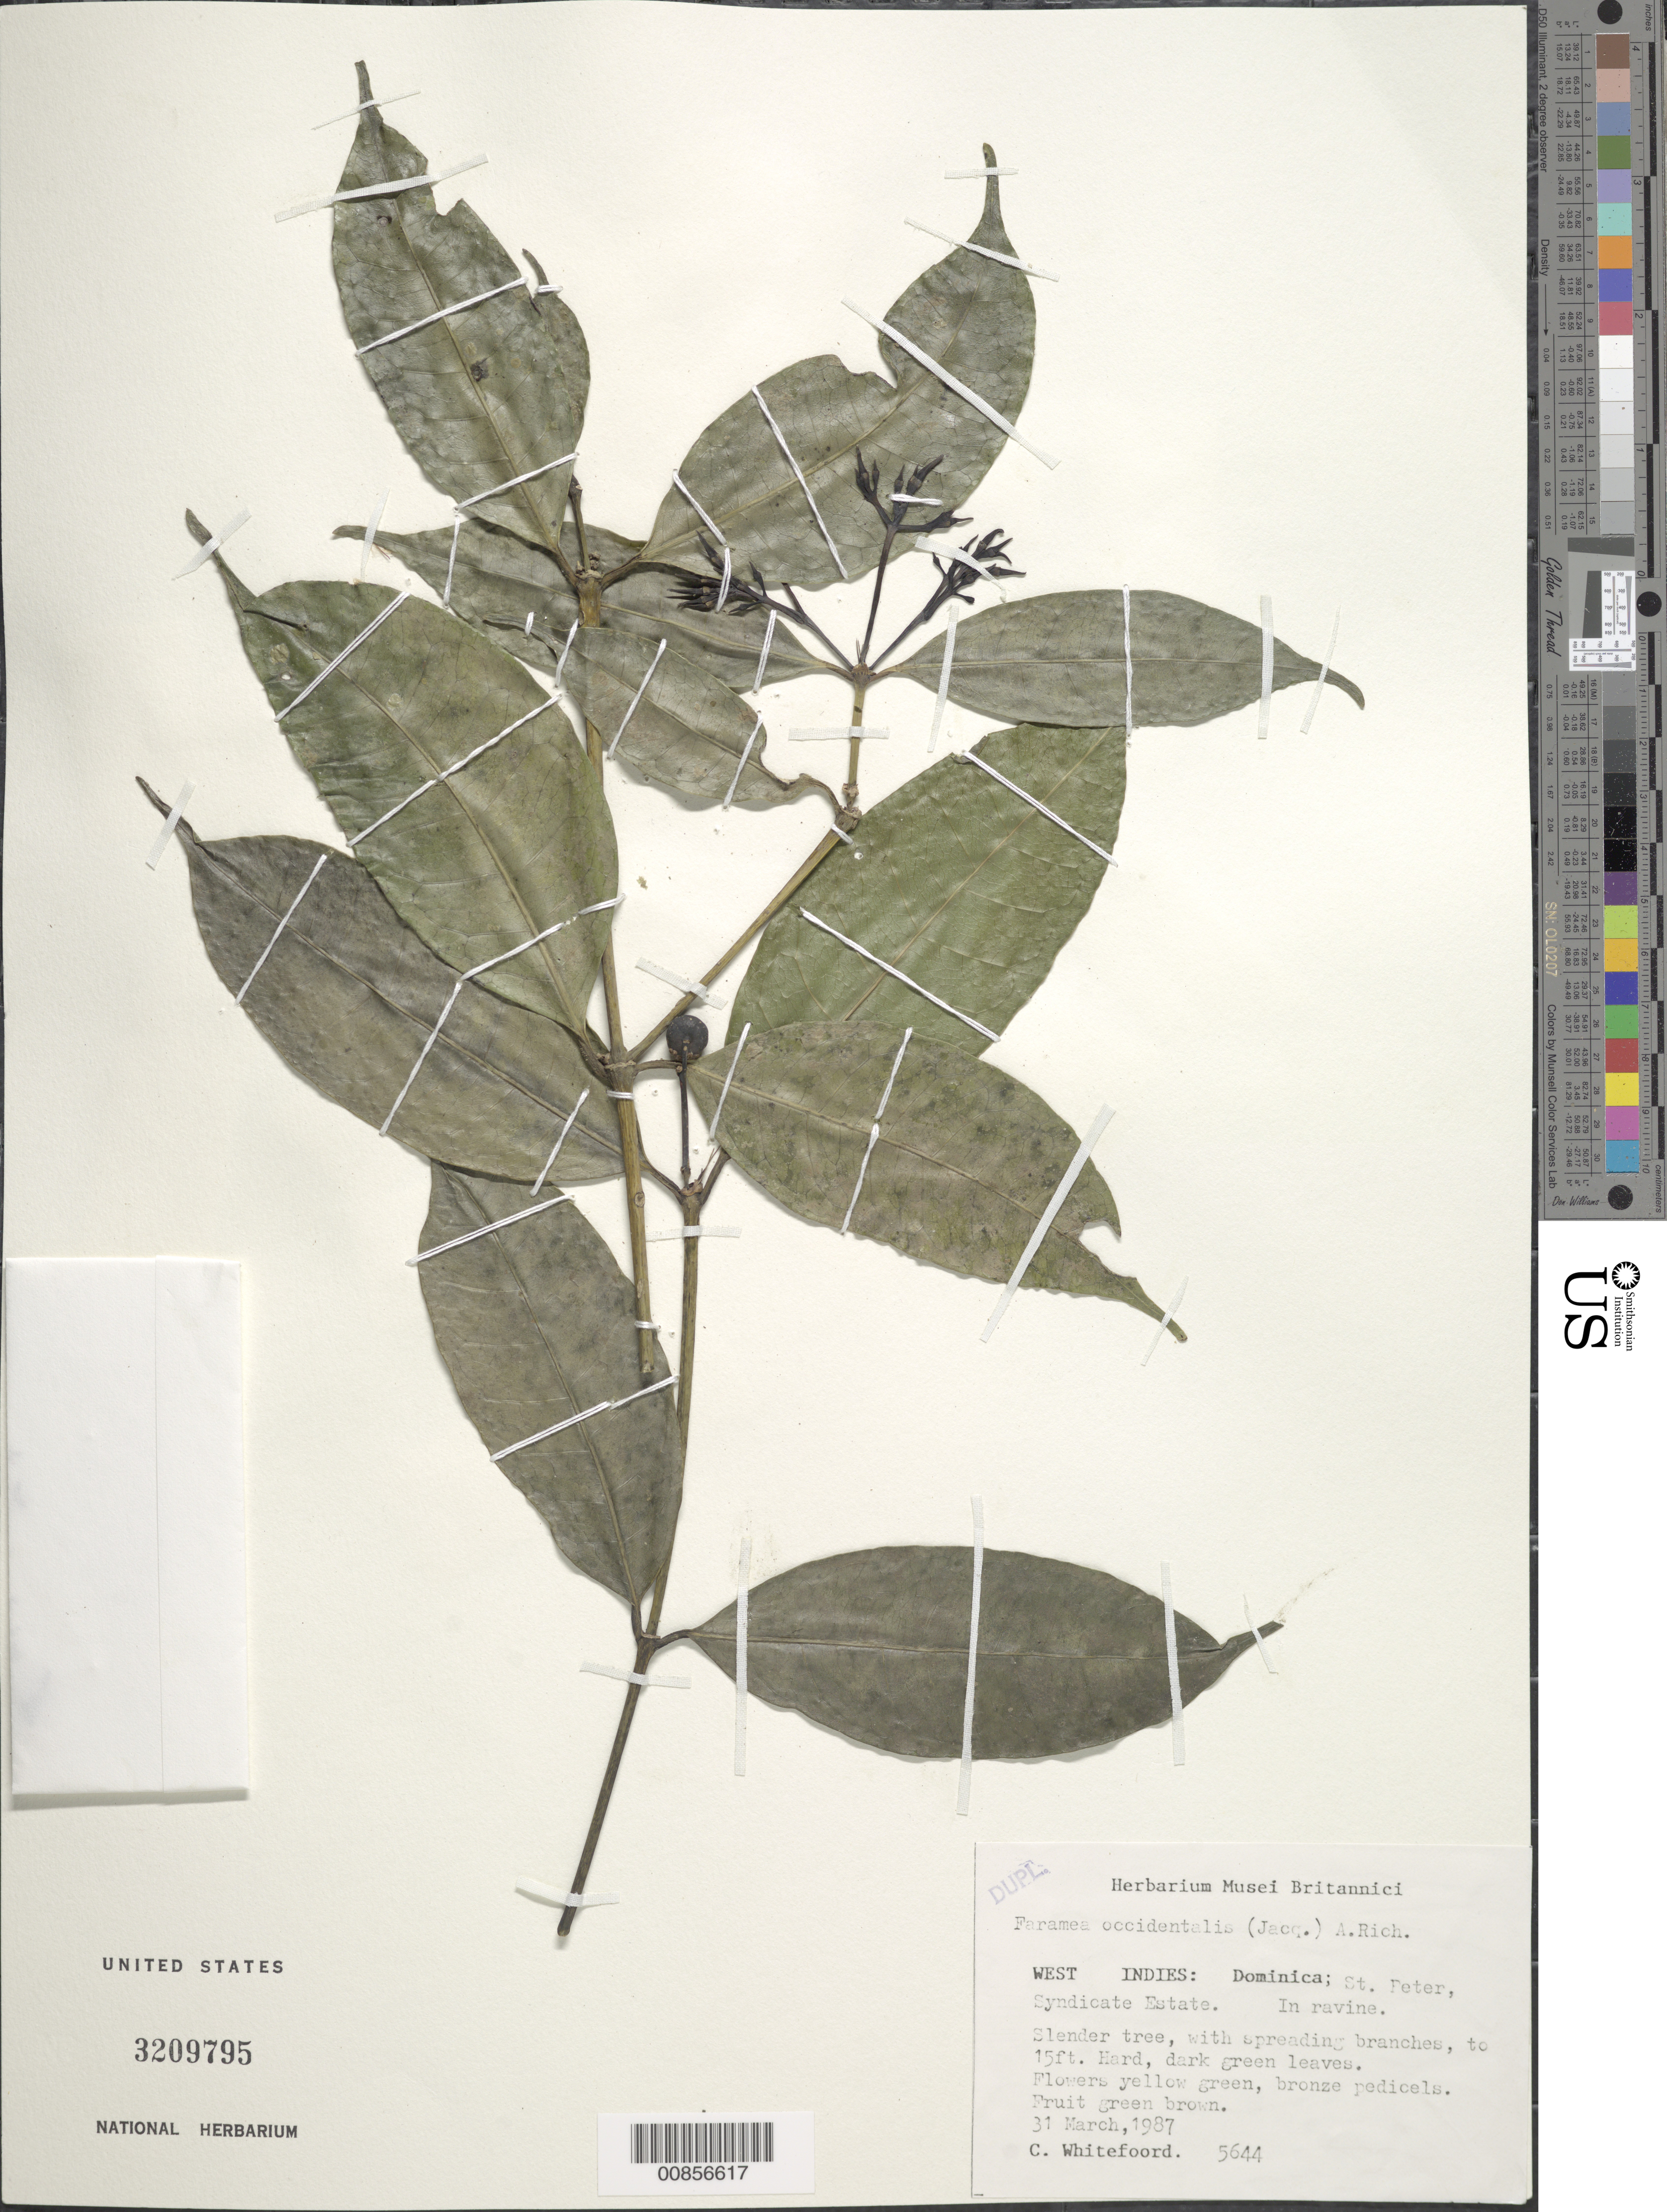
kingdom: Plantae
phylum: Tracheophyta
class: Magnoliopsida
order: Gentianales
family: Rubiaceae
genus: Faramea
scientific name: Faramea occidentalis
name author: (L.) A. Rich.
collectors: C. Whitefoord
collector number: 5644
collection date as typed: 31 Mar 1987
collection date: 1987-03-31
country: Dominica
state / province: St. Peter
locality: Syndicate Estate.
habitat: In ravine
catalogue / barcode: US 3209795